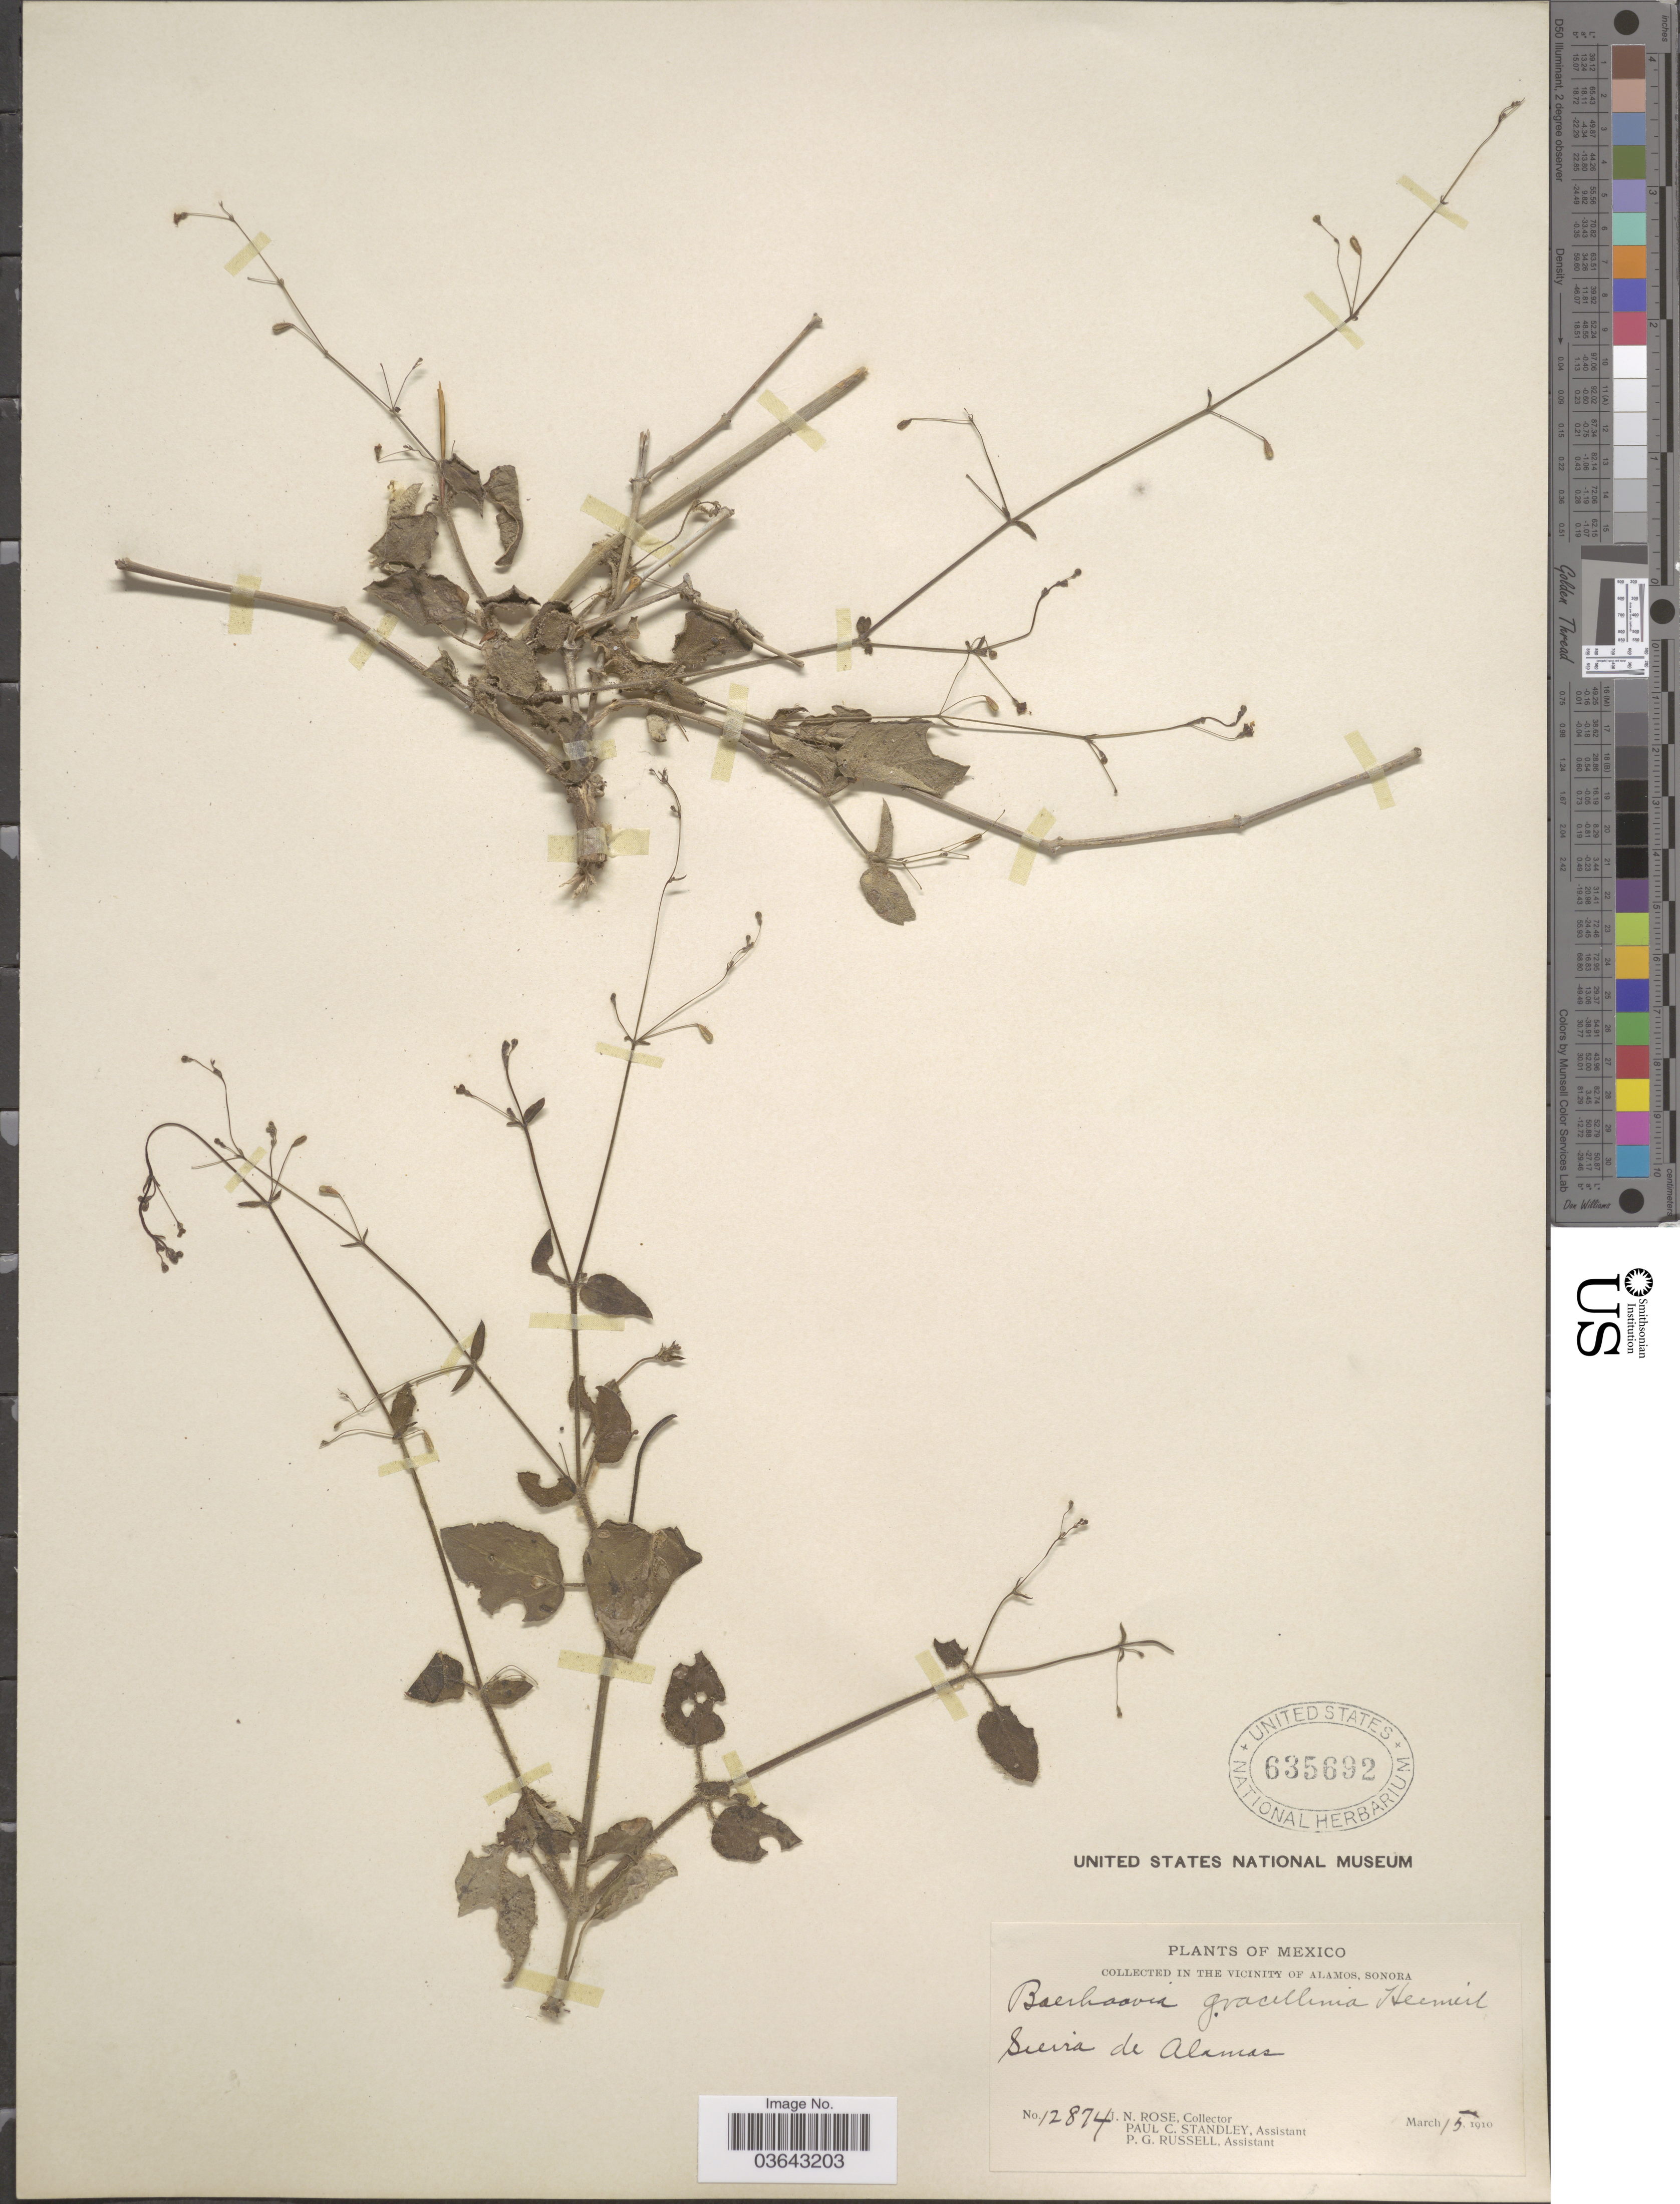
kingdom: Plantae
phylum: Tracheophyta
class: Magnoliopsida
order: Caryophyllales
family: Nyctaginaceae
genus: Boerhavia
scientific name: Boerhavia gracillima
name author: Heimerl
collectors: J. N. Rose, P. C. Standley & P. G. Russell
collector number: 12874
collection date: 1910-03-15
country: Mexico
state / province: Sonora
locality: In the vicinity of Alamos. Sierra de Alamos.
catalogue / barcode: US 635692